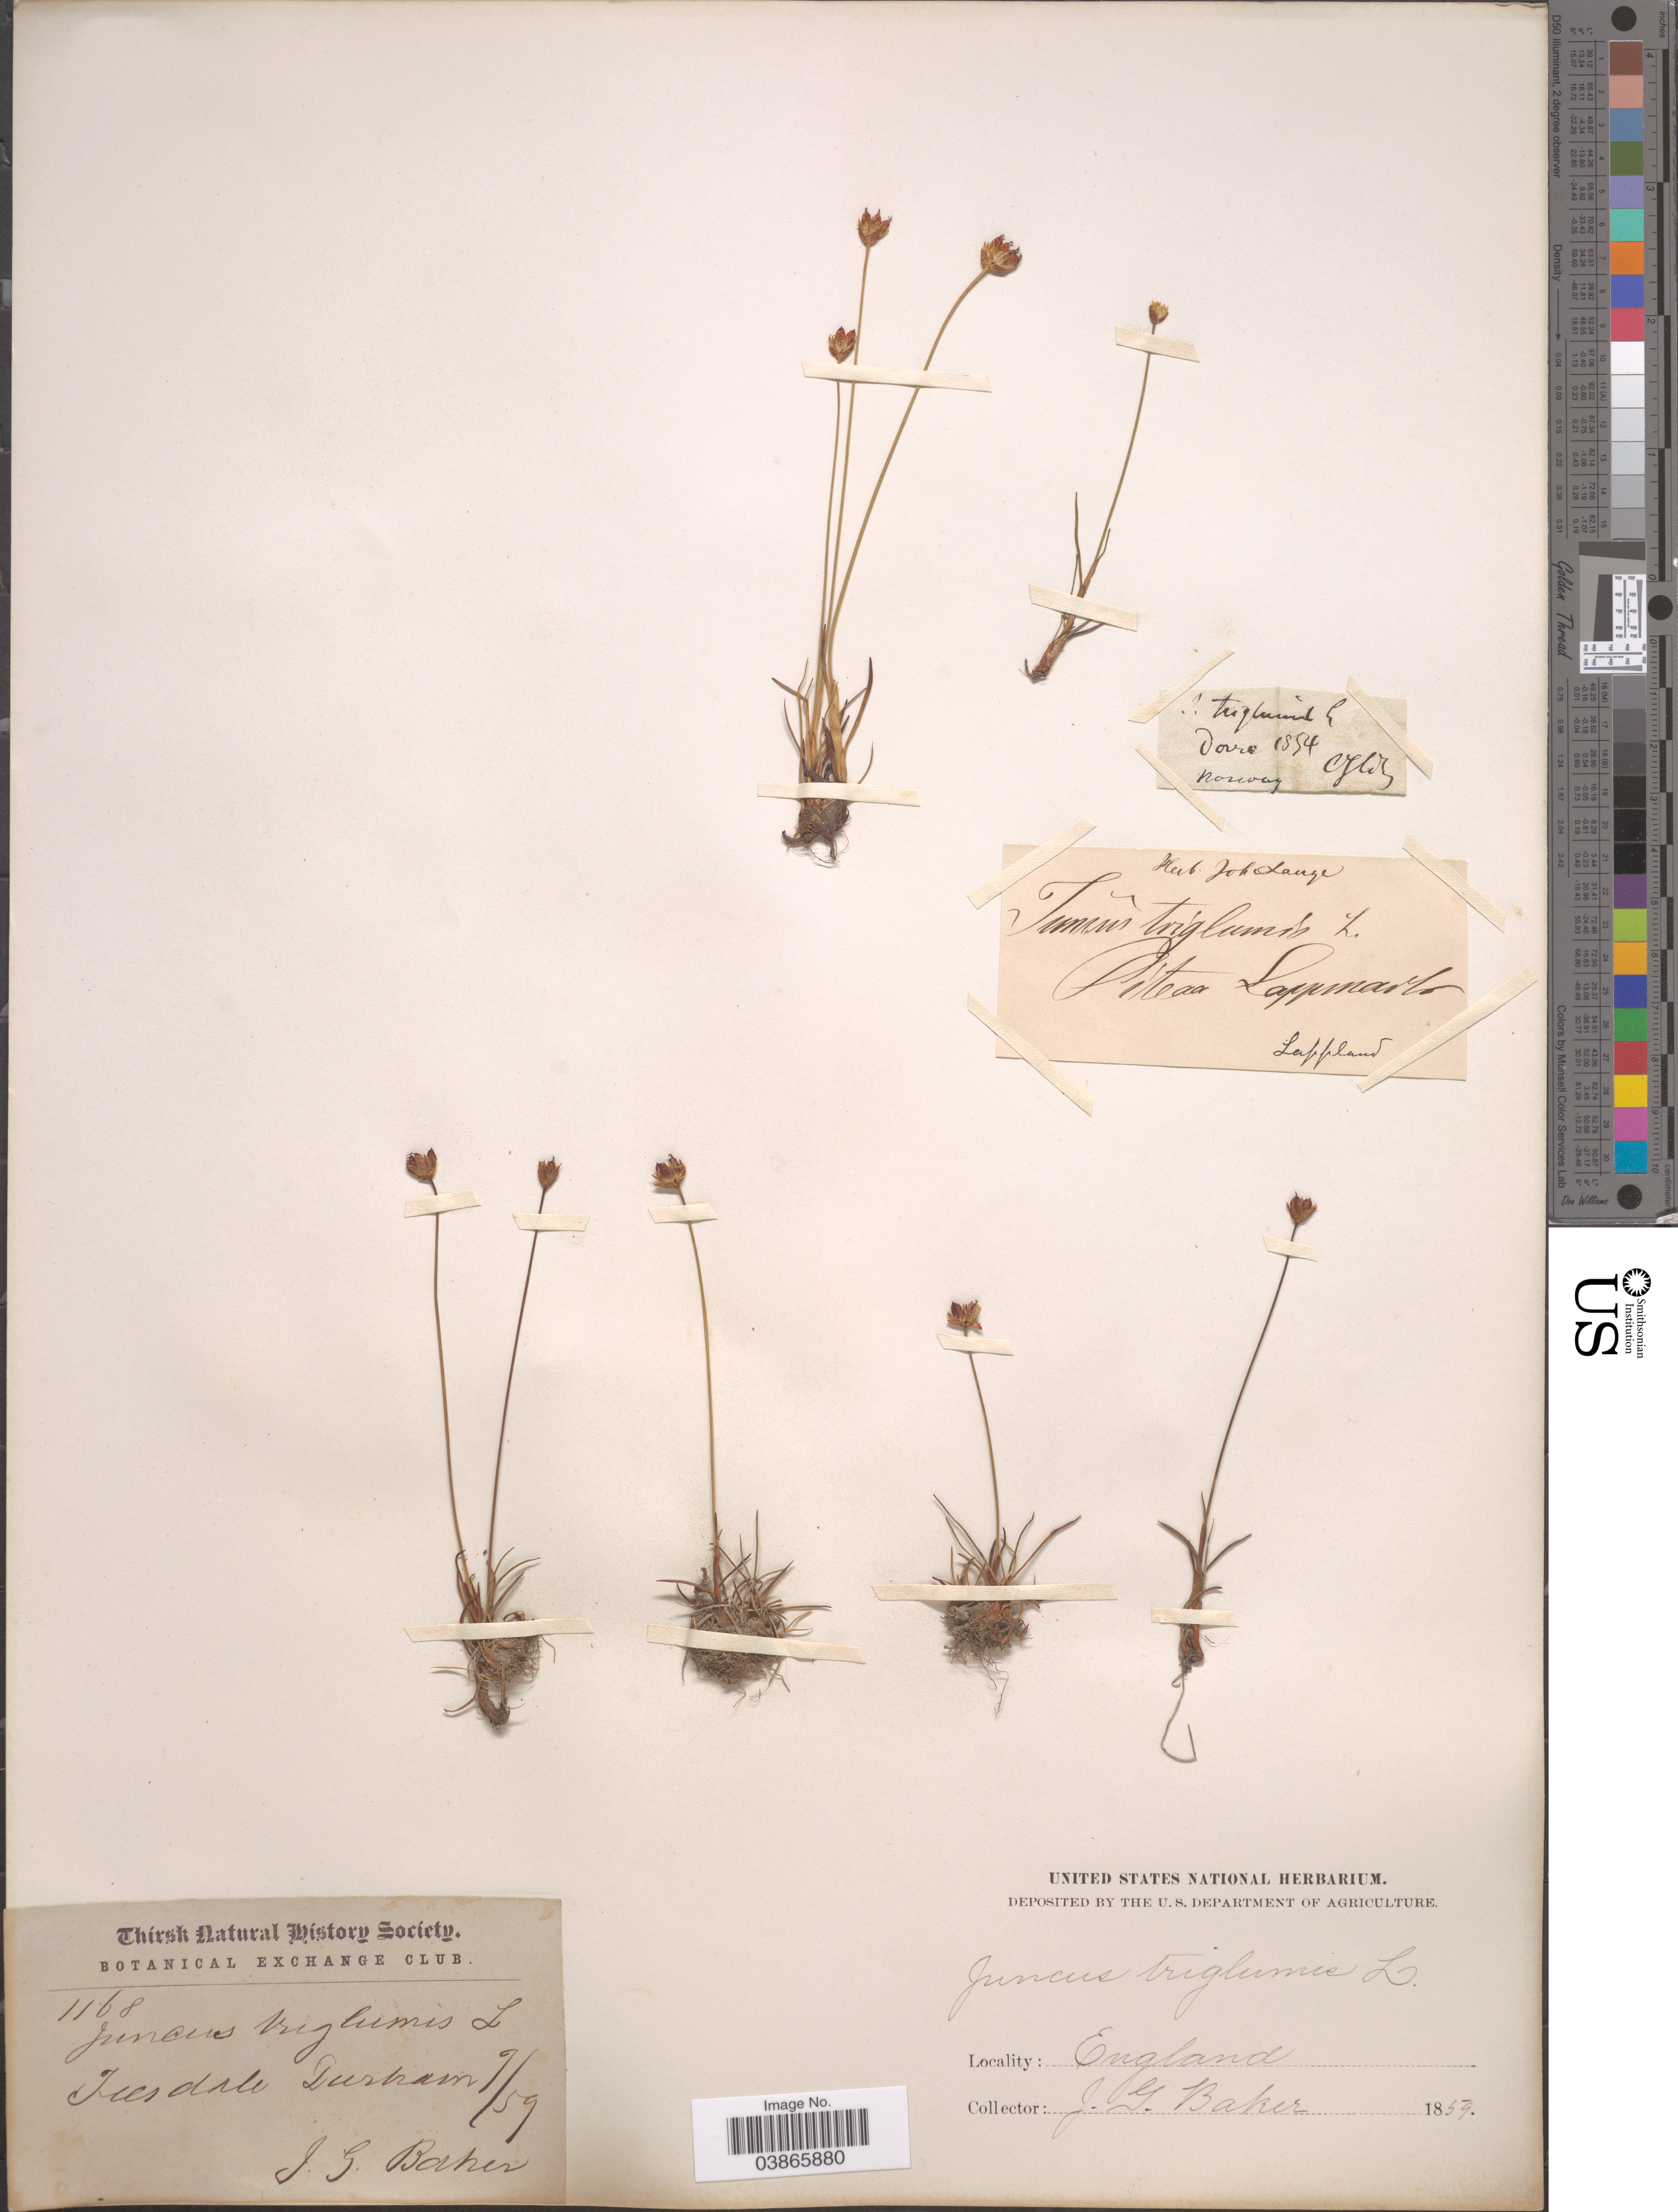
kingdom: Plantae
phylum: Tracheophyta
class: Liliopsida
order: Poales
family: Juncaceae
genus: Juncus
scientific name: Juncus triglumis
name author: L.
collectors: J. G. Baker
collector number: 1168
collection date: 1859-09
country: United Kingdom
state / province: England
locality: Teesdale Durham.